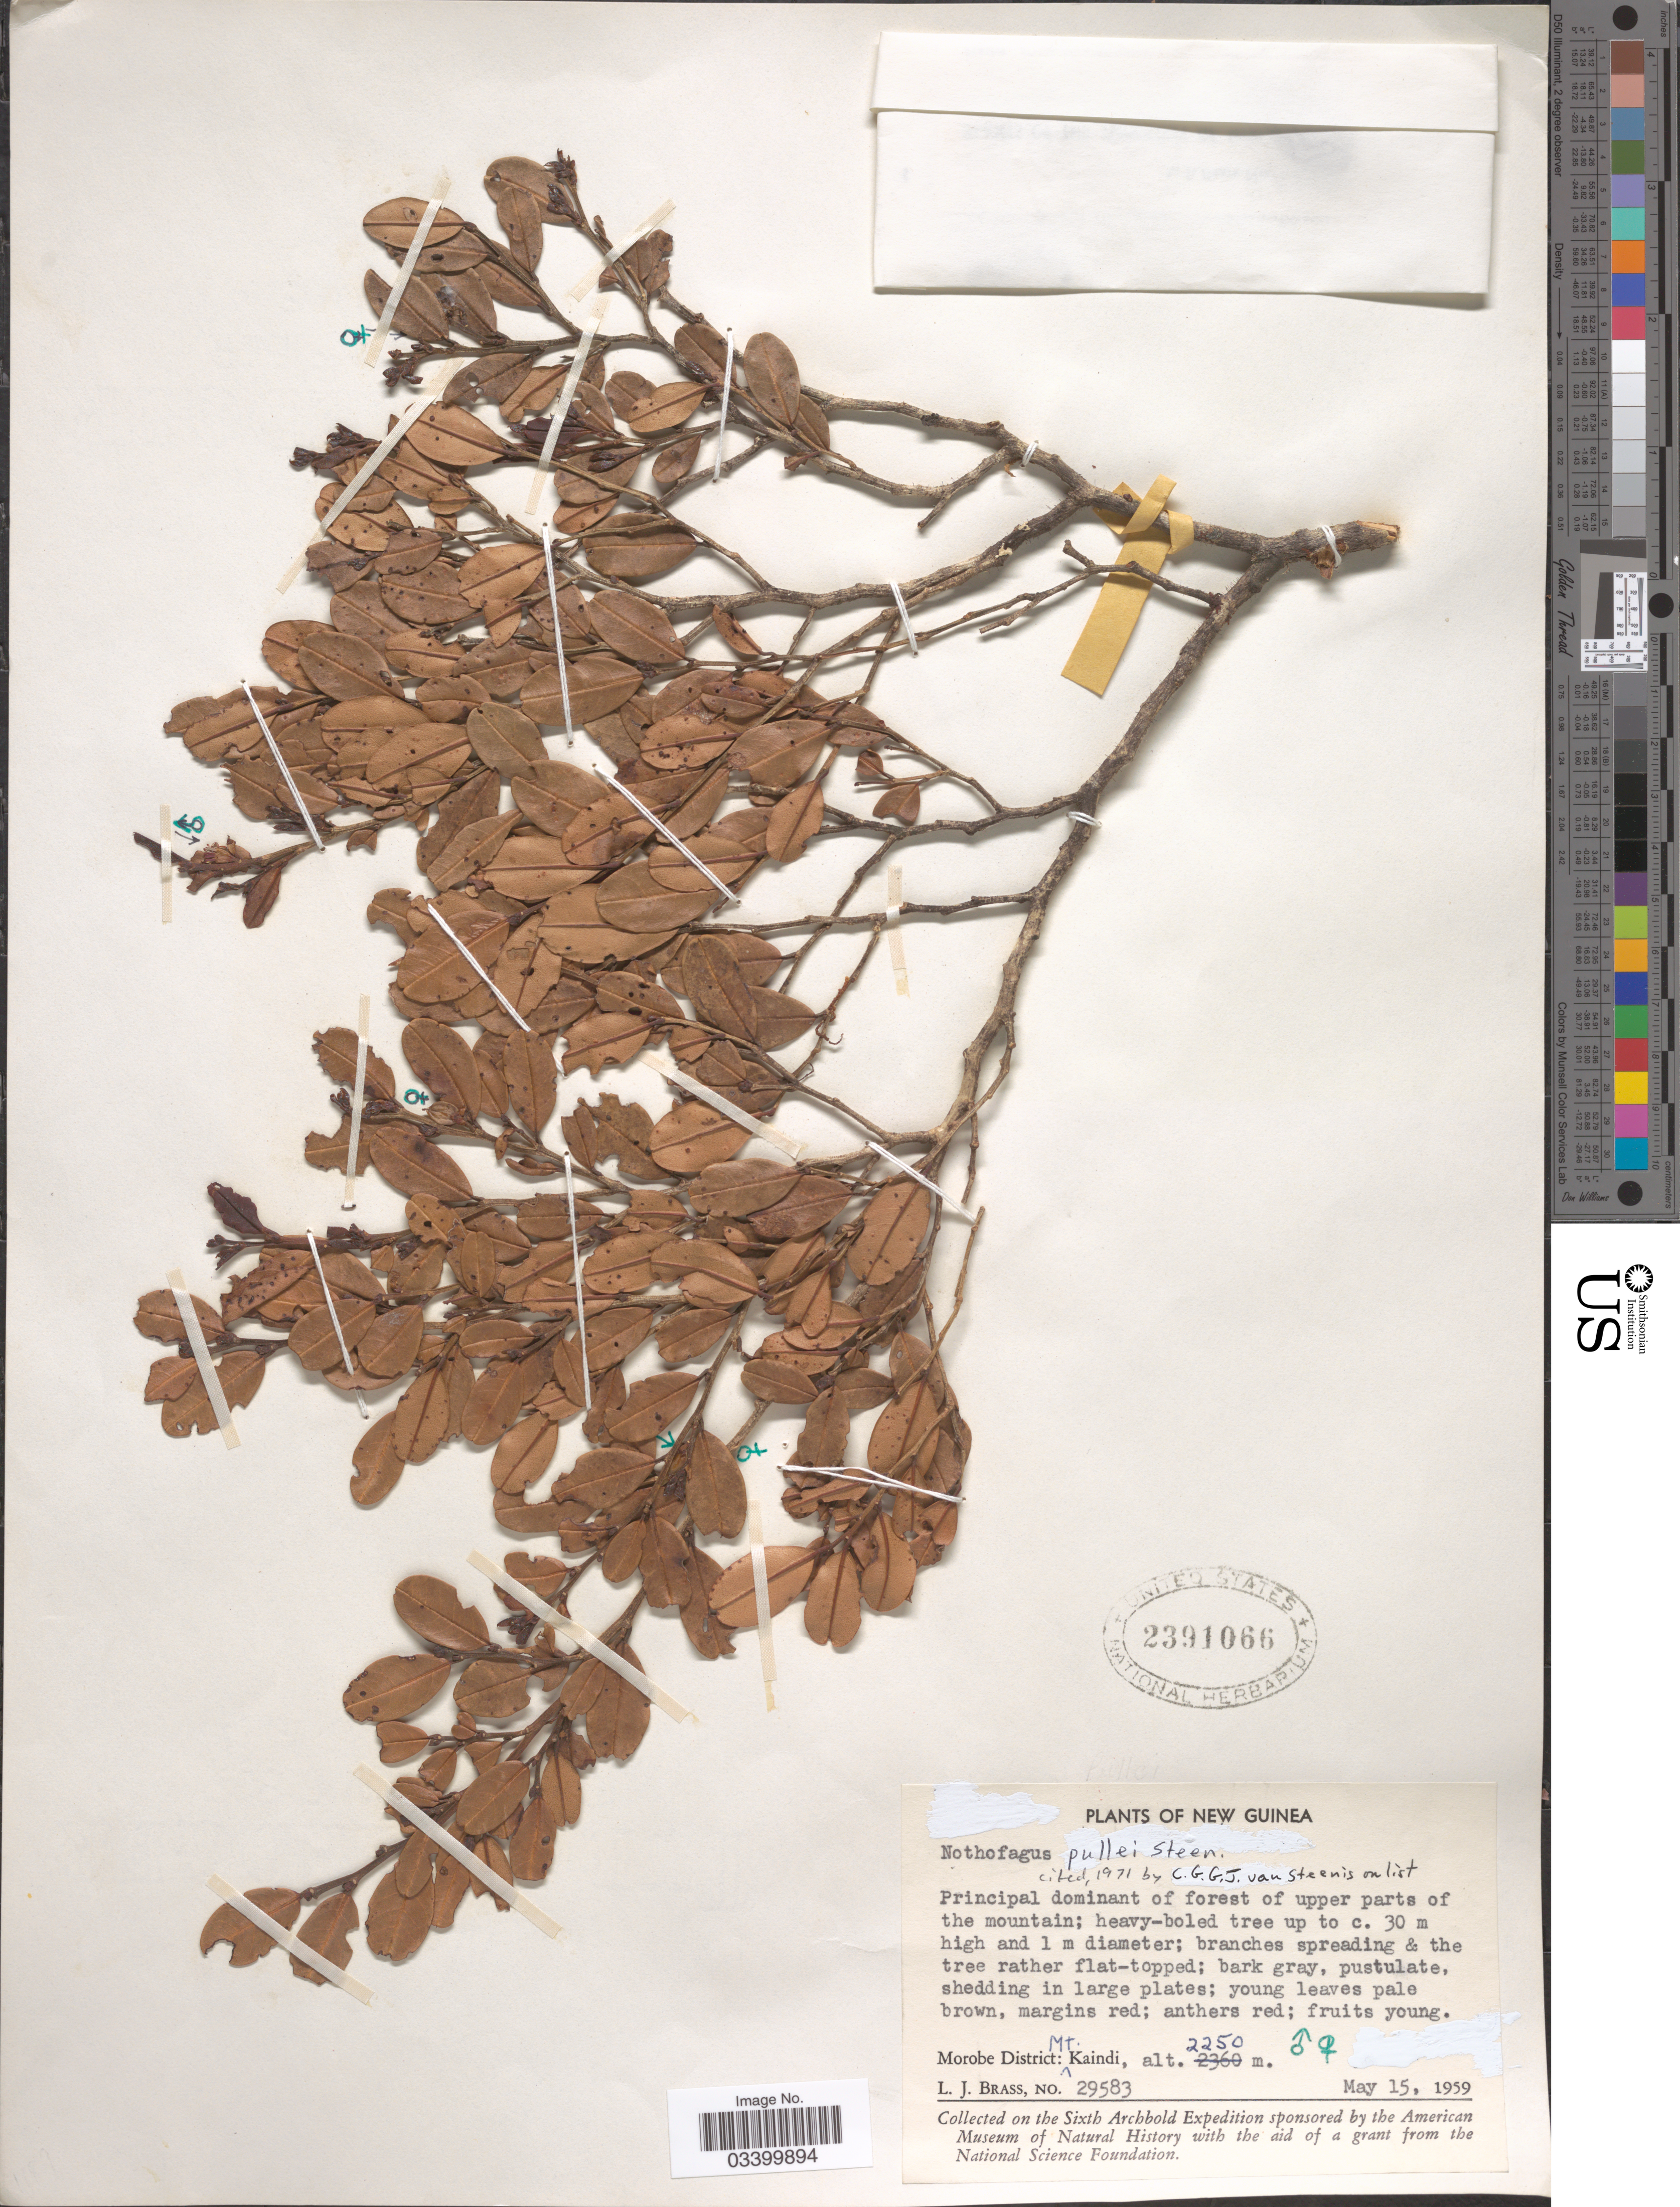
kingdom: Plantae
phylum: Tracheophyta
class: Magnoliopsida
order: Fagales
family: Nothofagaceae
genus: Nothofagus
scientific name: Nothofagus pullei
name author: Steenis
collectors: L. J. Brass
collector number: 29583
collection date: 1959-05-15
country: Papua New Guinea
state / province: Morobe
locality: New Guinea. Morobe District: Mt. Kaindi.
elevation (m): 2250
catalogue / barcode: US 2391066